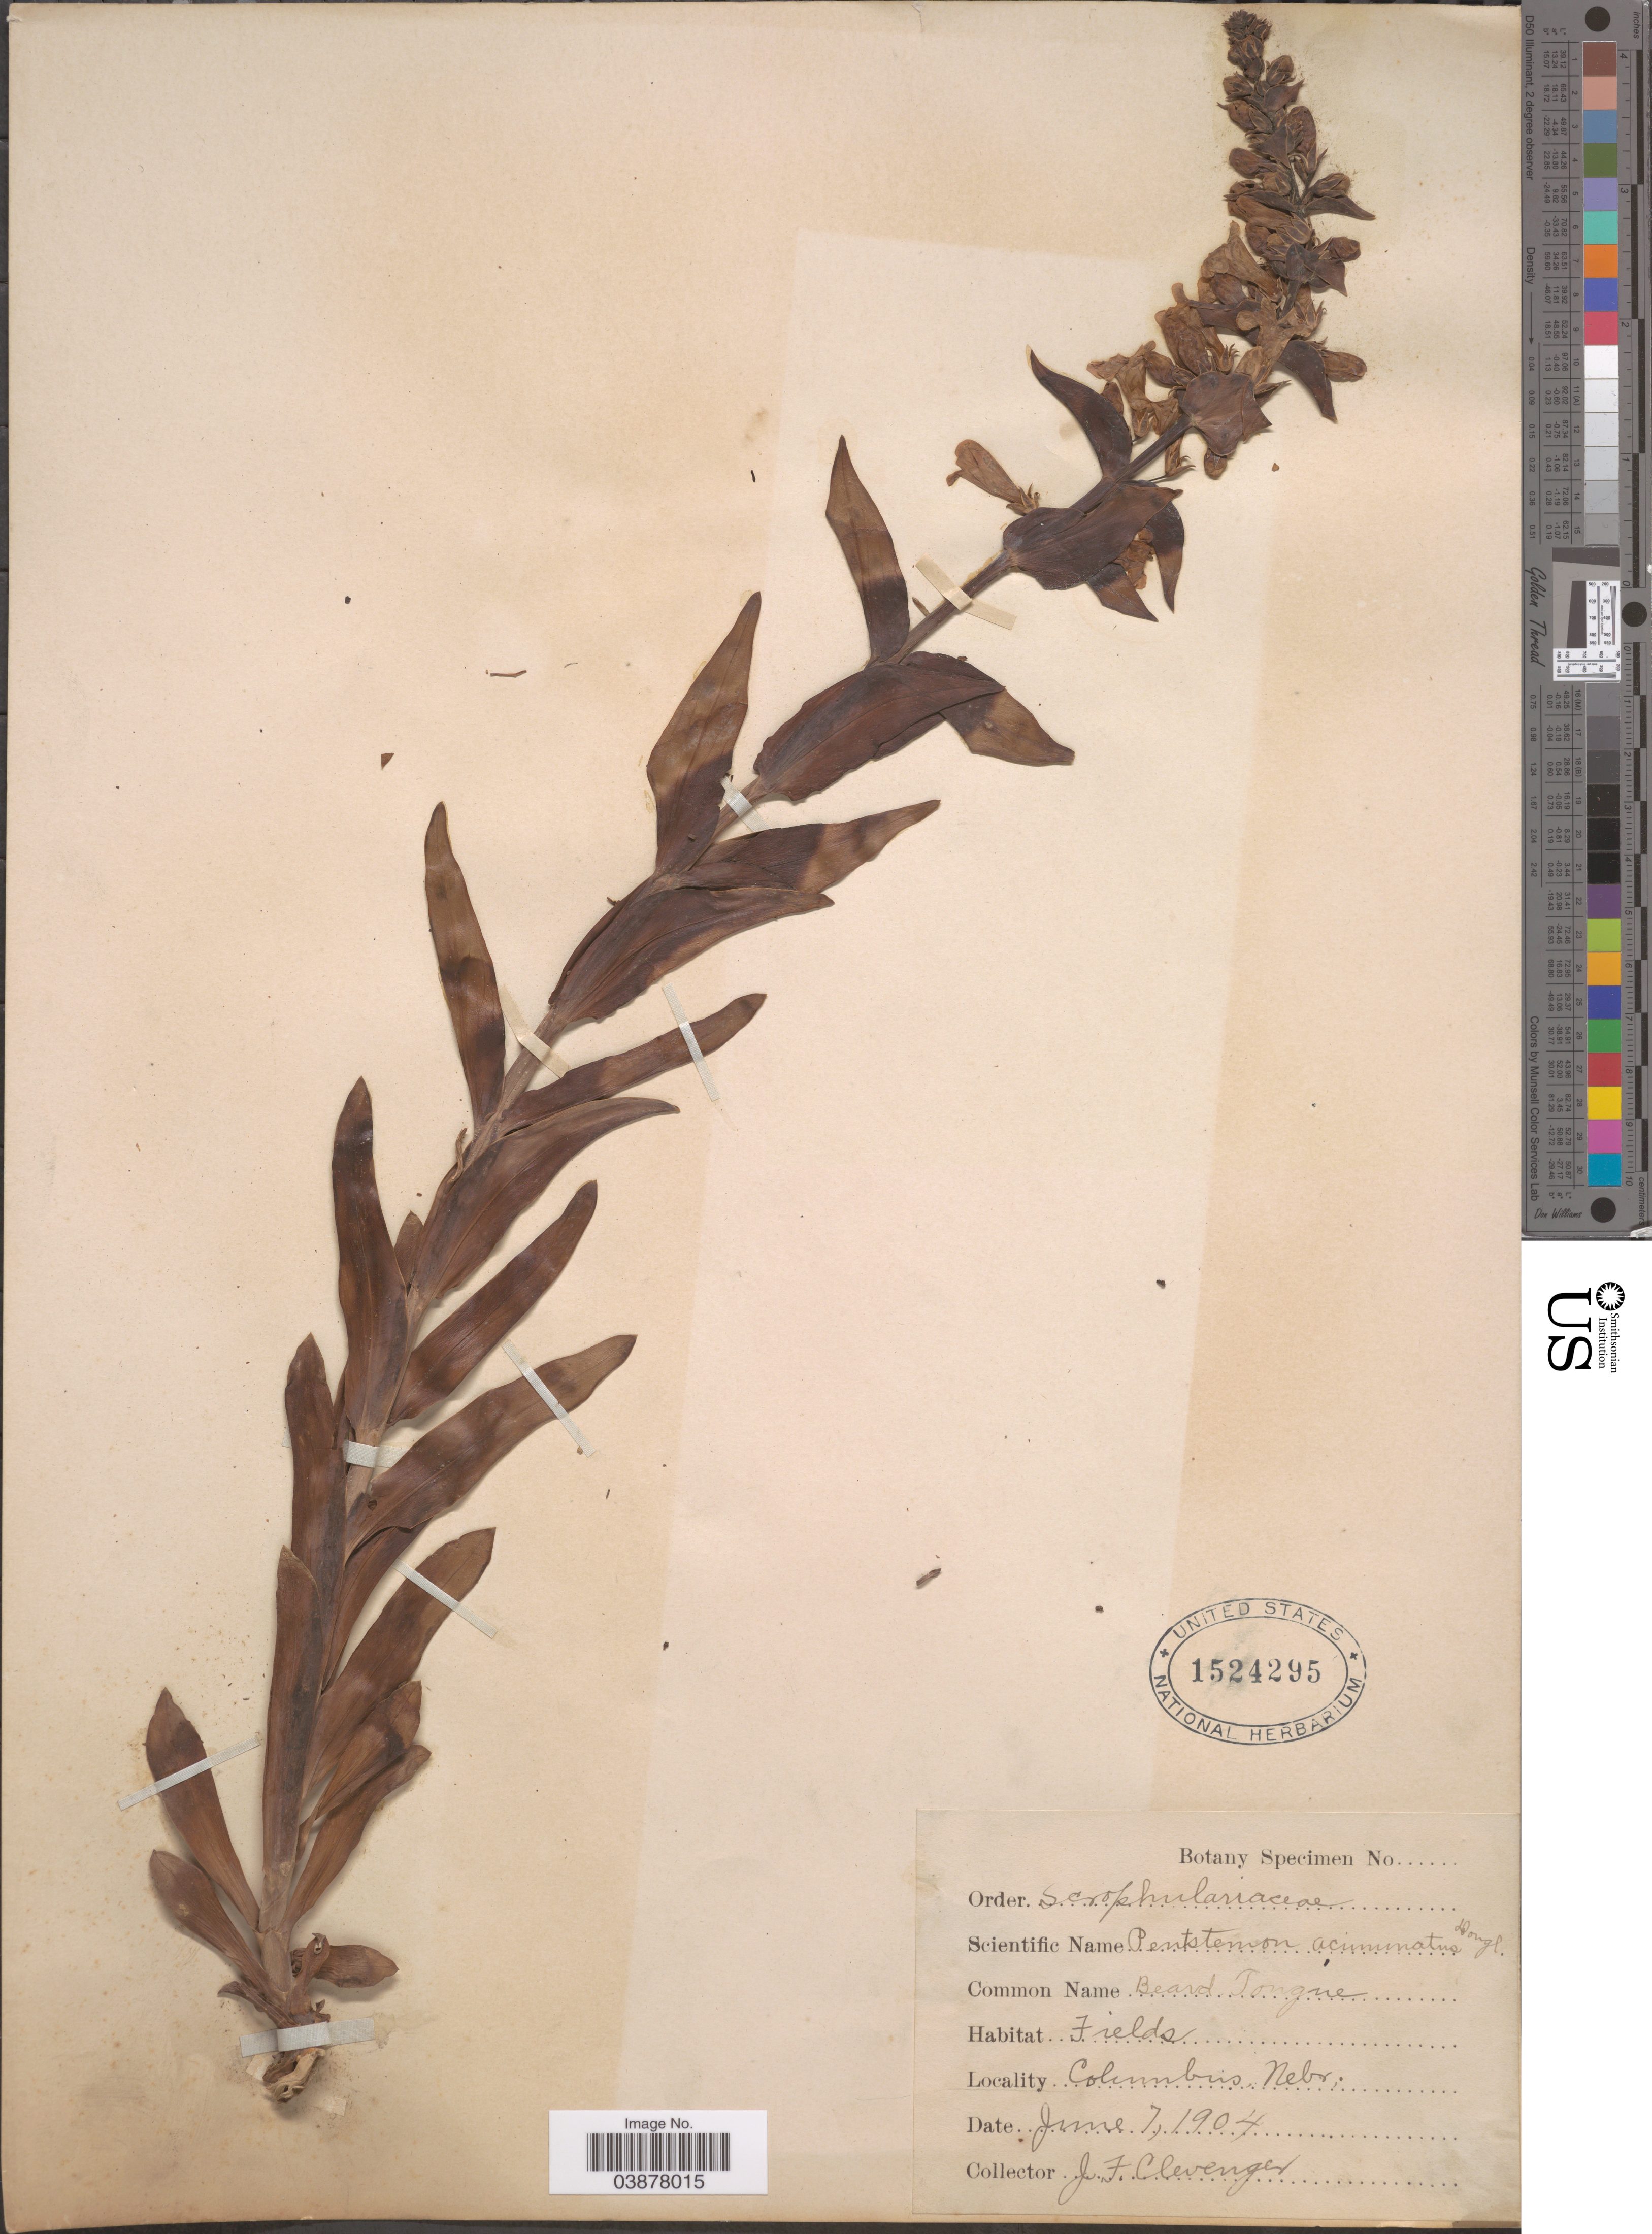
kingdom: Plantae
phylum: Tracheophyta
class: Magnoliopsida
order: Lamiales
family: Plantaginaceae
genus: Penstemon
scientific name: Penstemon secundiflorus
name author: Benth.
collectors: J. F. Clevenger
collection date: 1904-06-07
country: United States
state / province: Nebraska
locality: Columbus.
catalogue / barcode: US 1524295